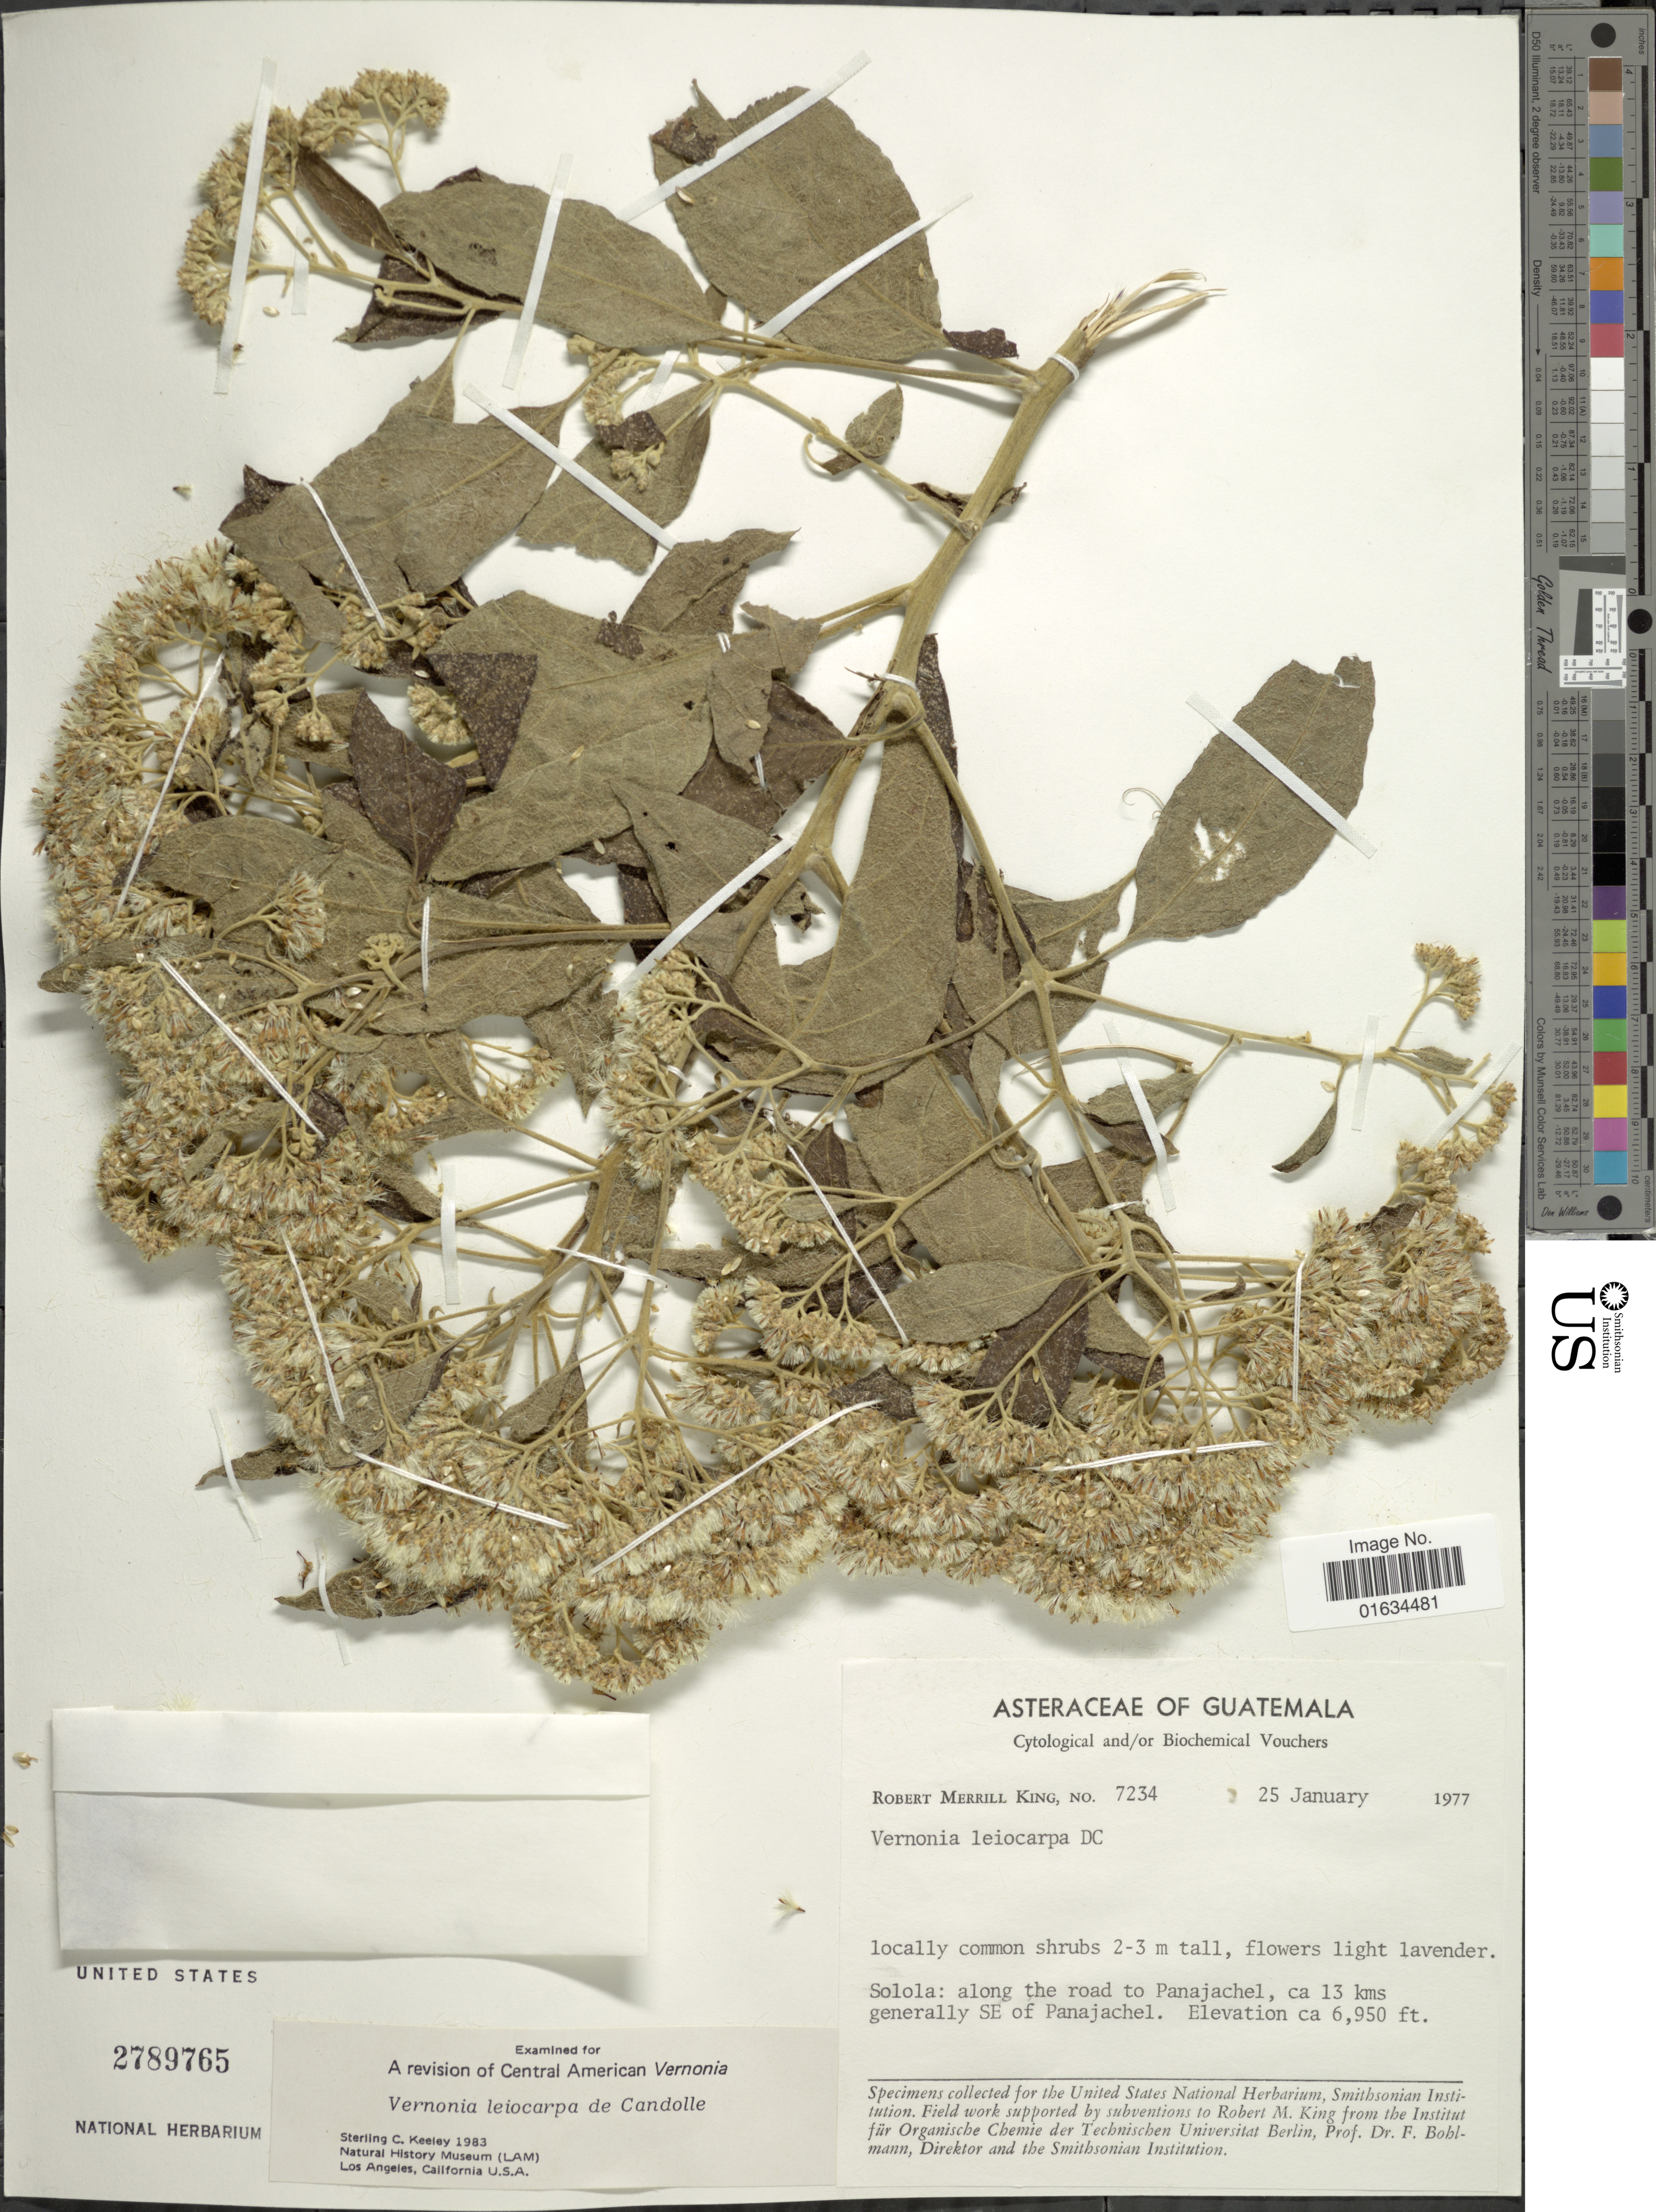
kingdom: Plantae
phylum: Tracheophyta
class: Magnoliopsida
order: Asterales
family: Asteraceae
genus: Eremosis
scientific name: Eremosis leiocarpa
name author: (DC.) Gleason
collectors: R. M. King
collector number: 7234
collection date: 1977-01-25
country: Guatemala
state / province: Sololá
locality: Along the road to Panajachel, ca. 13 kms generally SE of Panajachel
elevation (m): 2118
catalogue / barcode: US 2789765